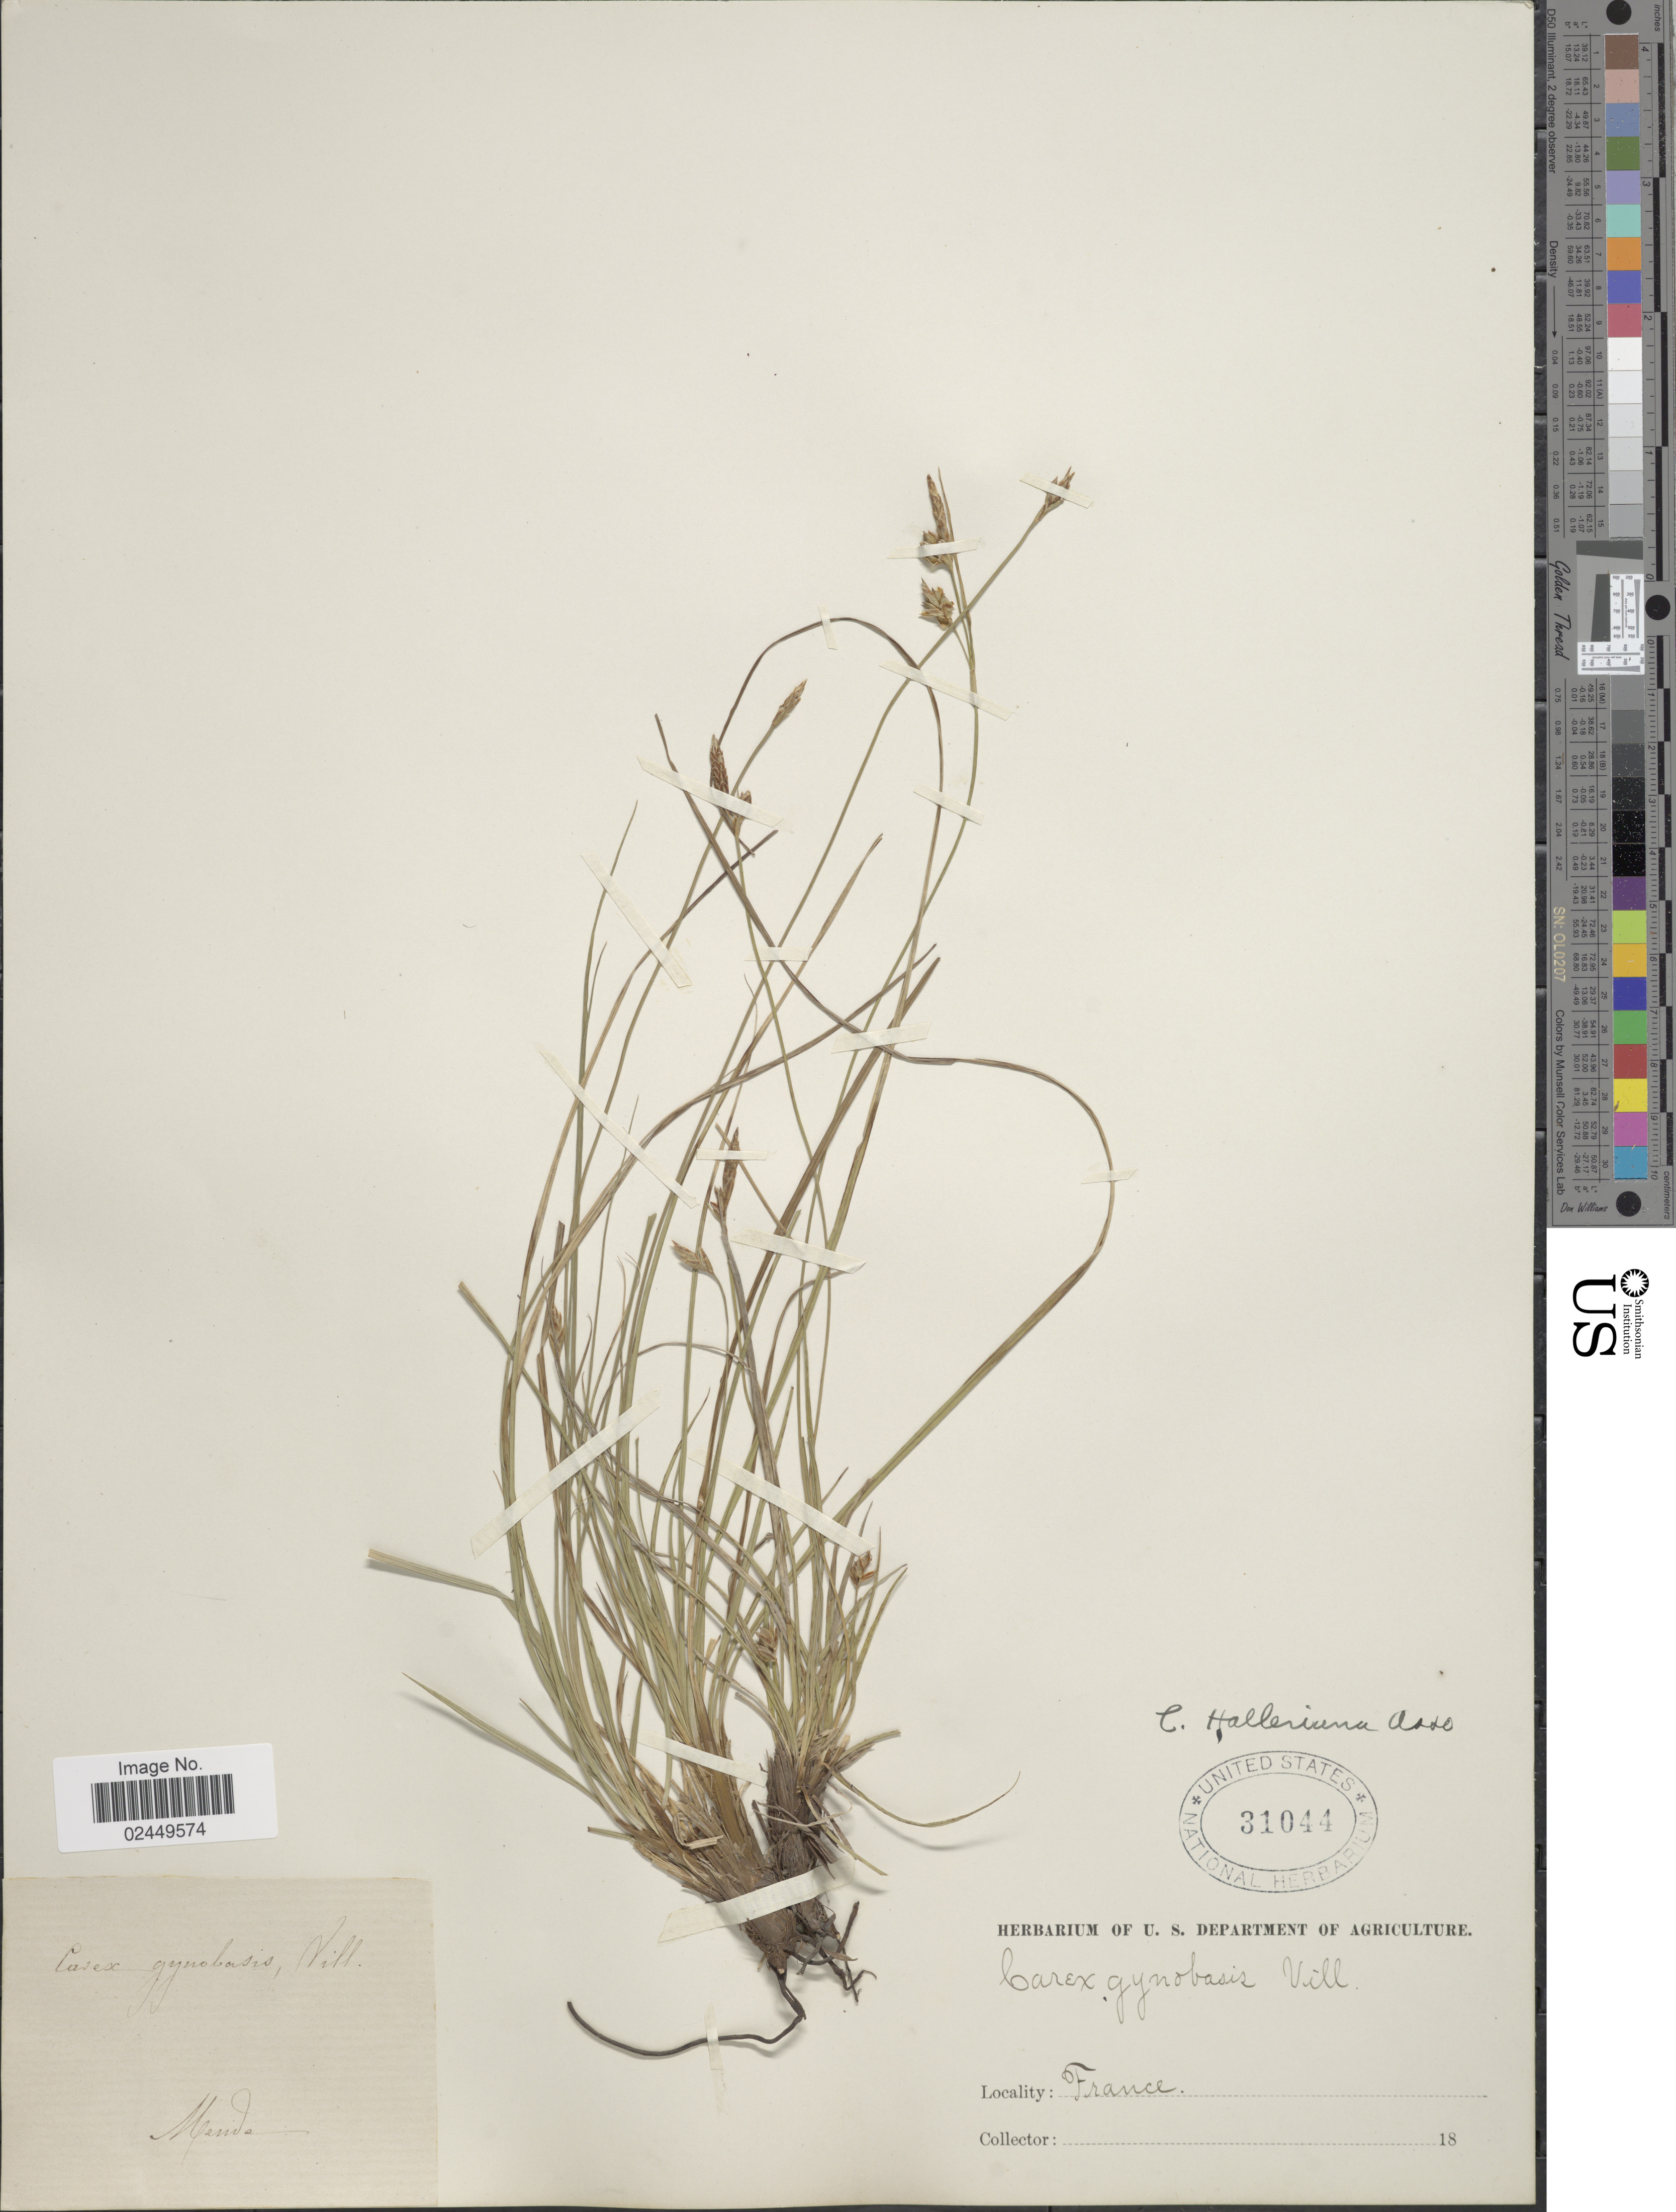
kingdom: Plantae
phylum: Tracheophyta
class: Liliopsida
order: Poales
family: Cyperaceae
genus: Carex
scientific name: Carex halleriana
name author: Asso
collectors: ex herb. U. S. Department of Agriculture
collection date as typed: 18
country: Venezuela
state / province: Mérida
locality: France, Merida.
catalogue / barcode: US 31044